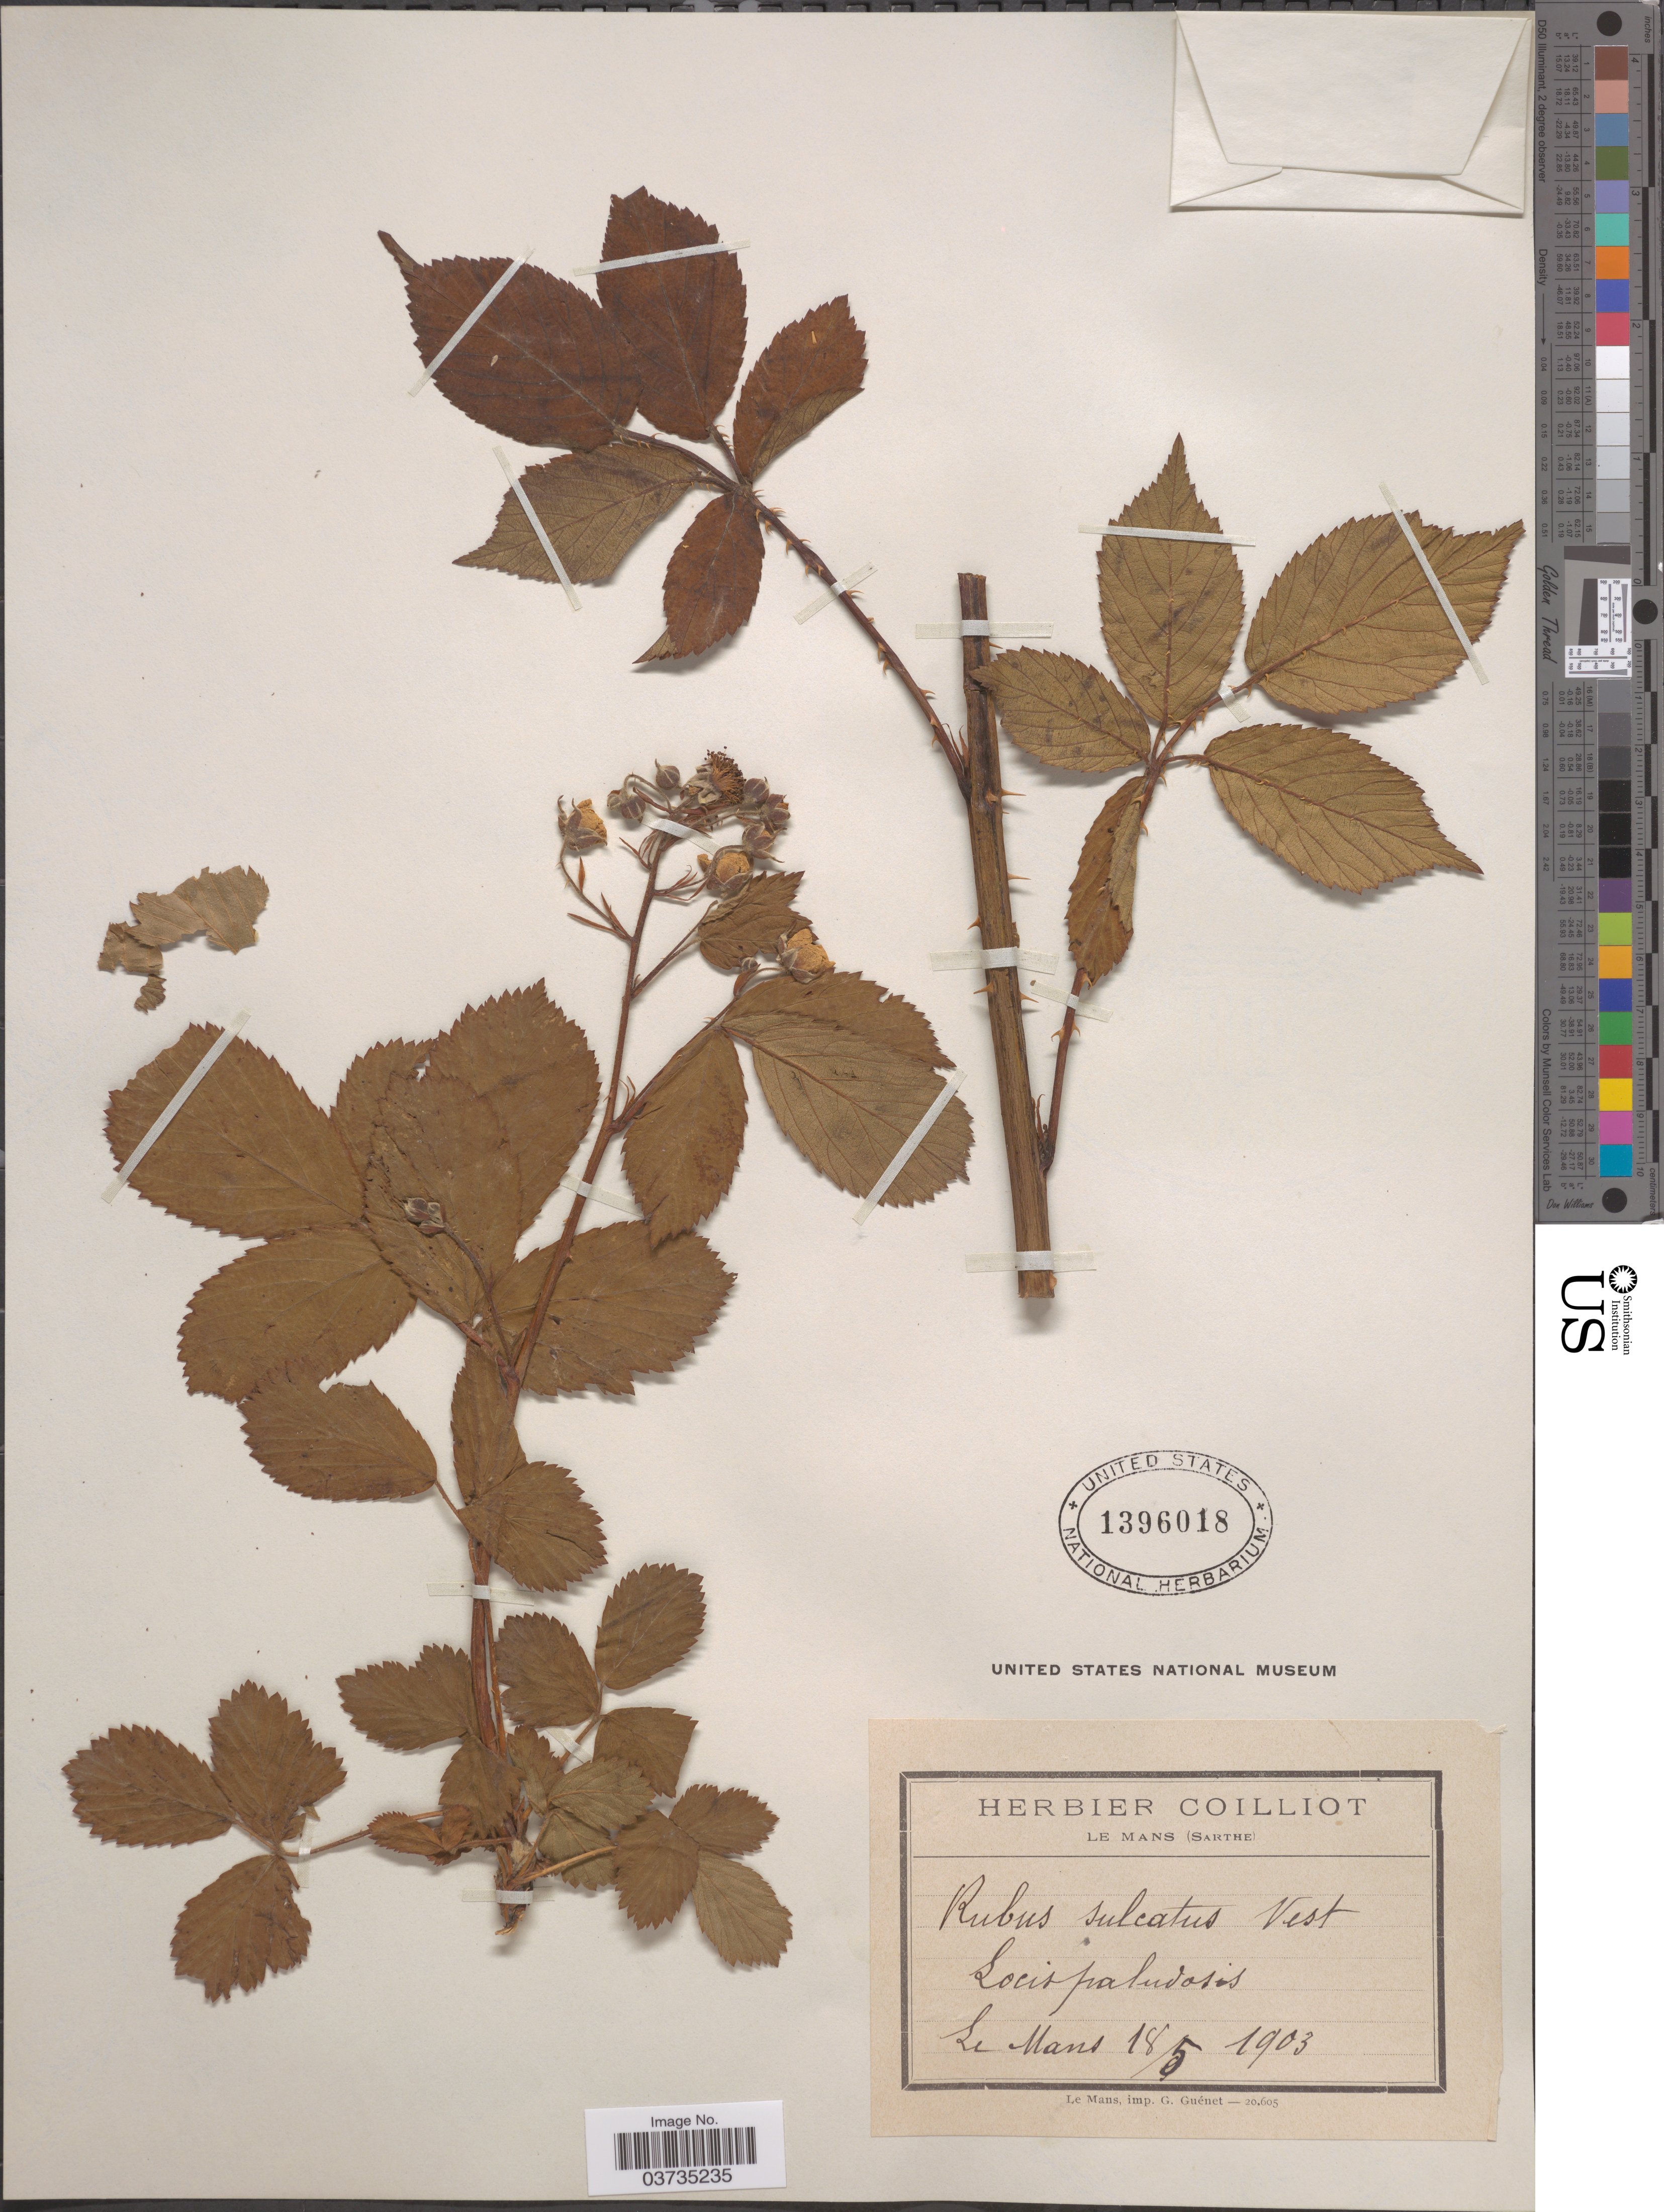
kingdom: Plantae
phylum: Tracheophyta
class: Magnoliopsida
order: Rosales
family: Rosaceae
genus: Rubus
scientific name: Rubus sulcatus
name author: Vest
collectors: ex herb. Coilliot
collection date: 1903-05-18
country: France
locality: Le Mans.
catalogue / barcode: US 1396018